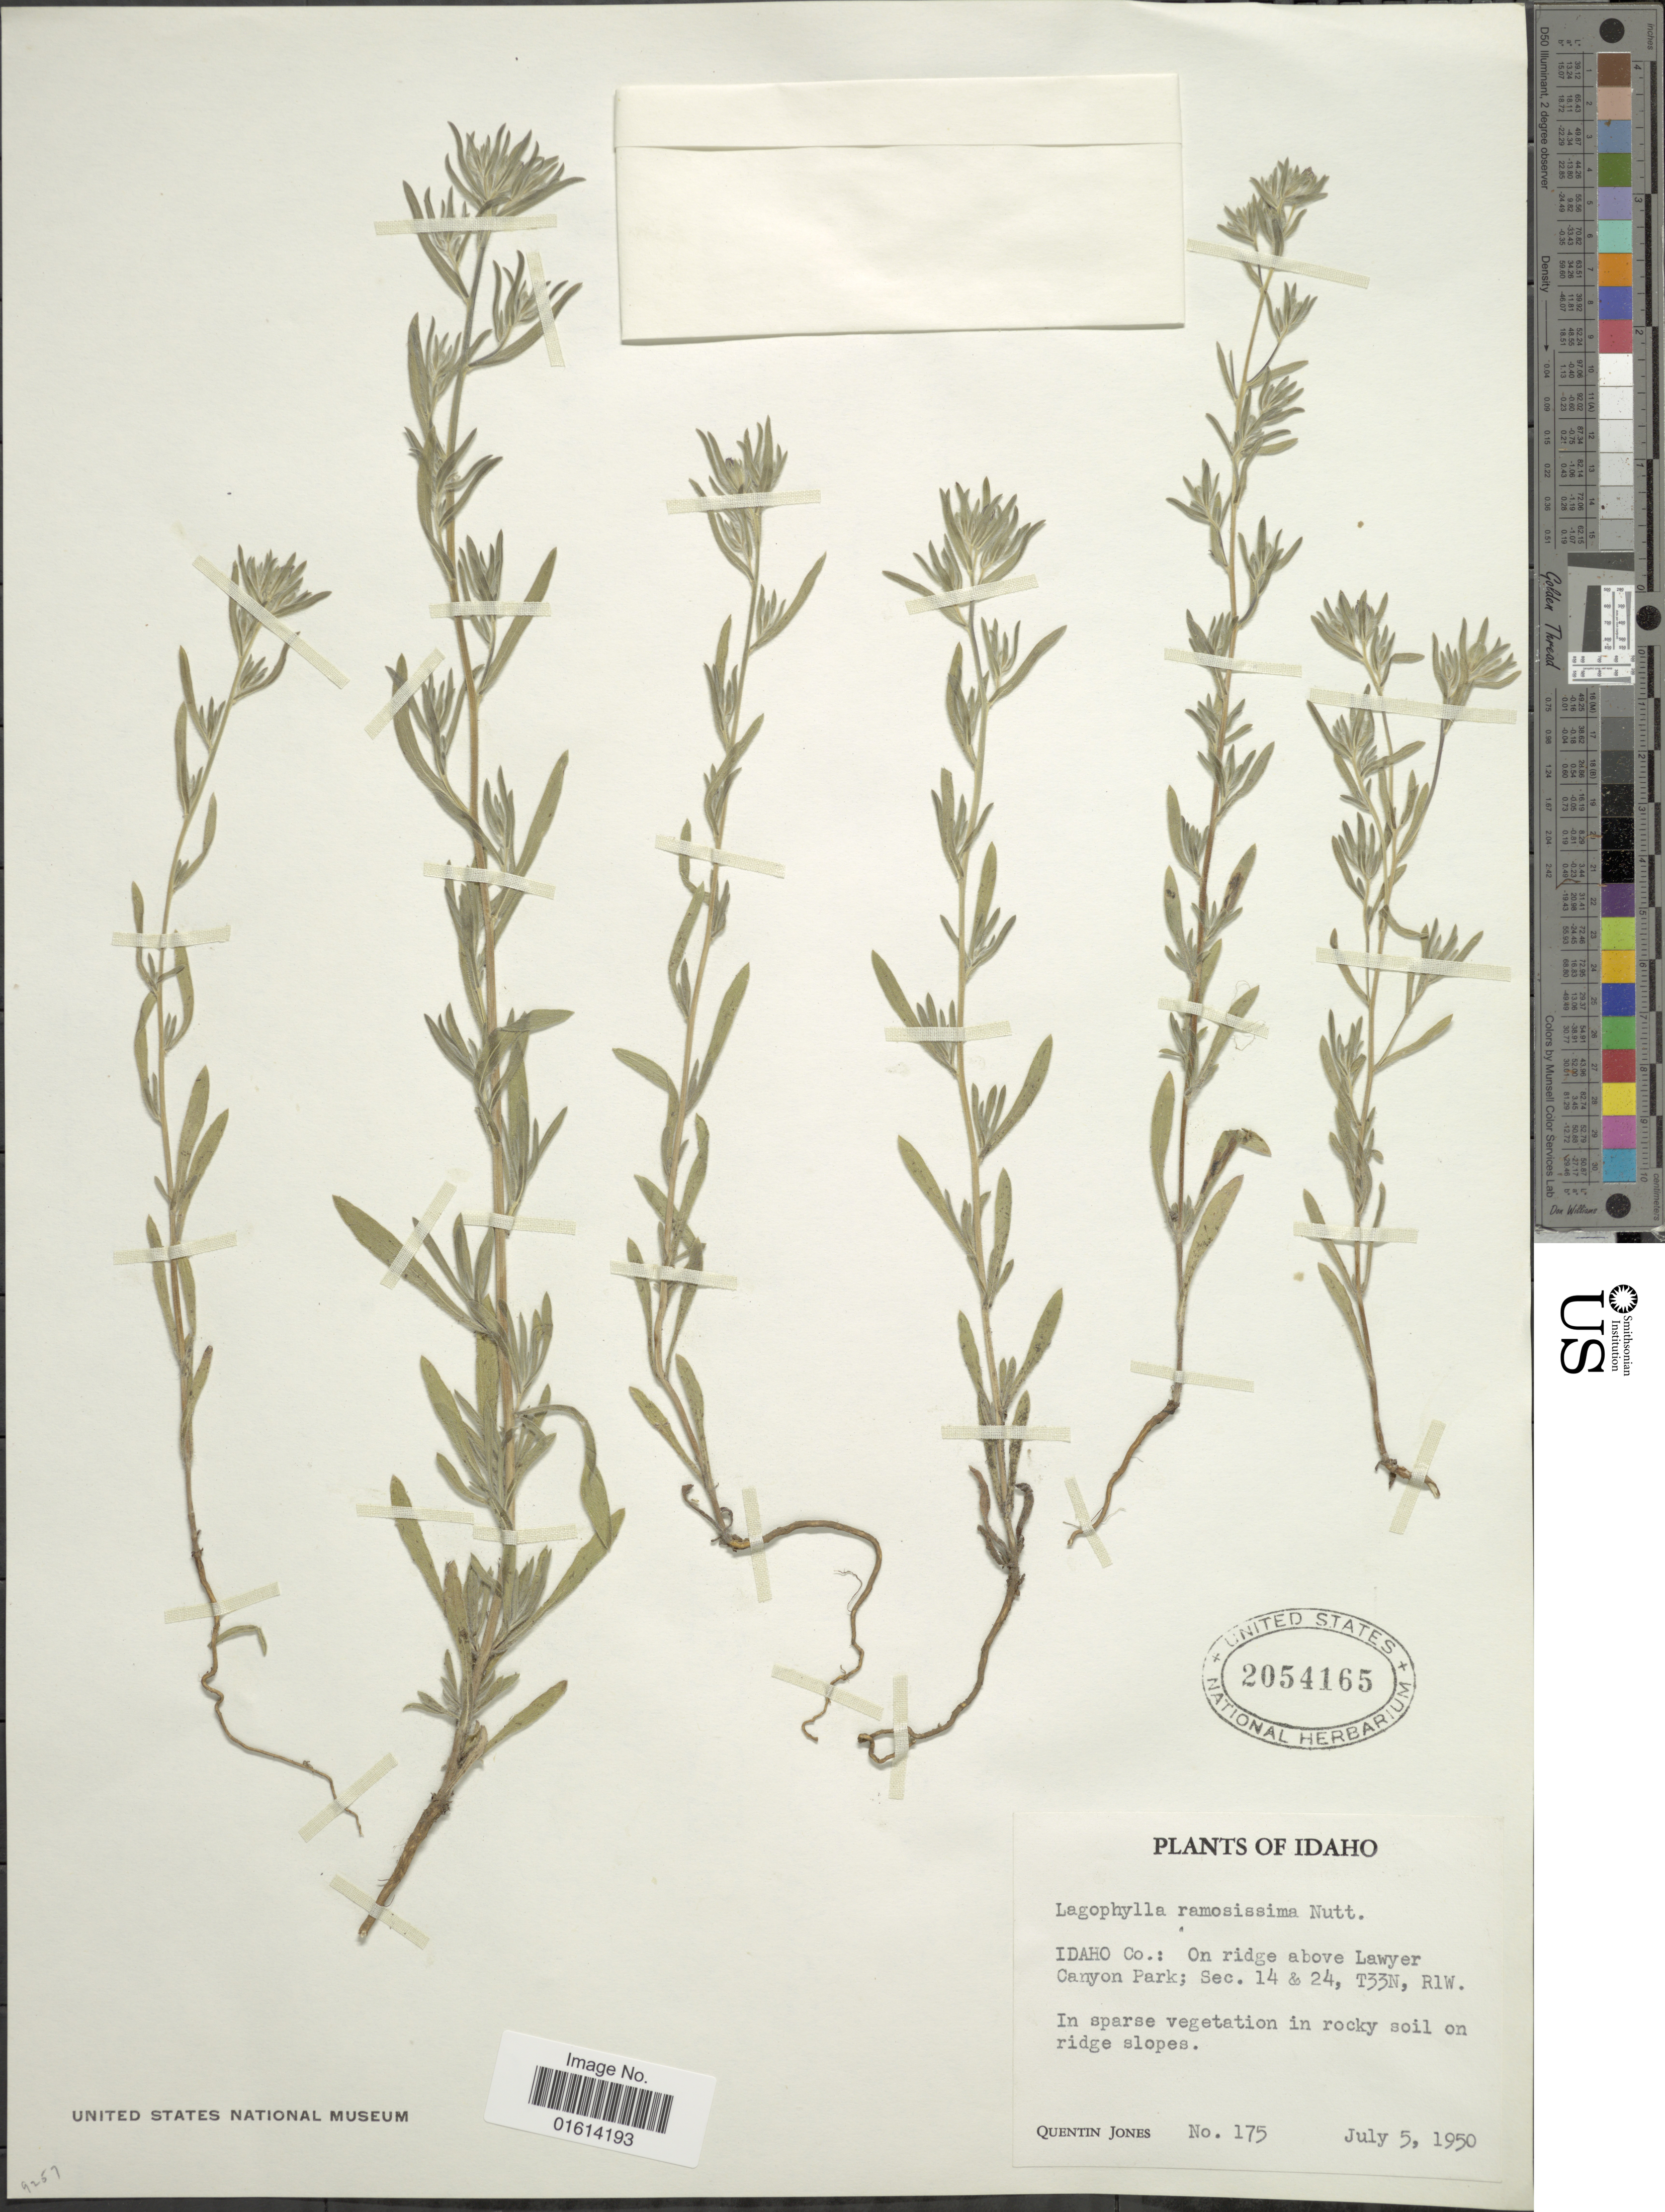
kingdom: Plantae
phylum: Tracheophyta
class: Magnoliopsida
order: Asterales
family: Asteraceae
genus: Lagophylla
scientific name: Lagophylla ramosissima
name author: Nutt.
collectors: Q. Jones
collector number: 175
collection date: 1950-07-05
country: United States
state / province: Idaho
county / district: Idaho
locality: on ridge above Lawyer Canyon Park, Sec. 14 & 24, T33N, R1W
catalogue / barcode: US 2054165